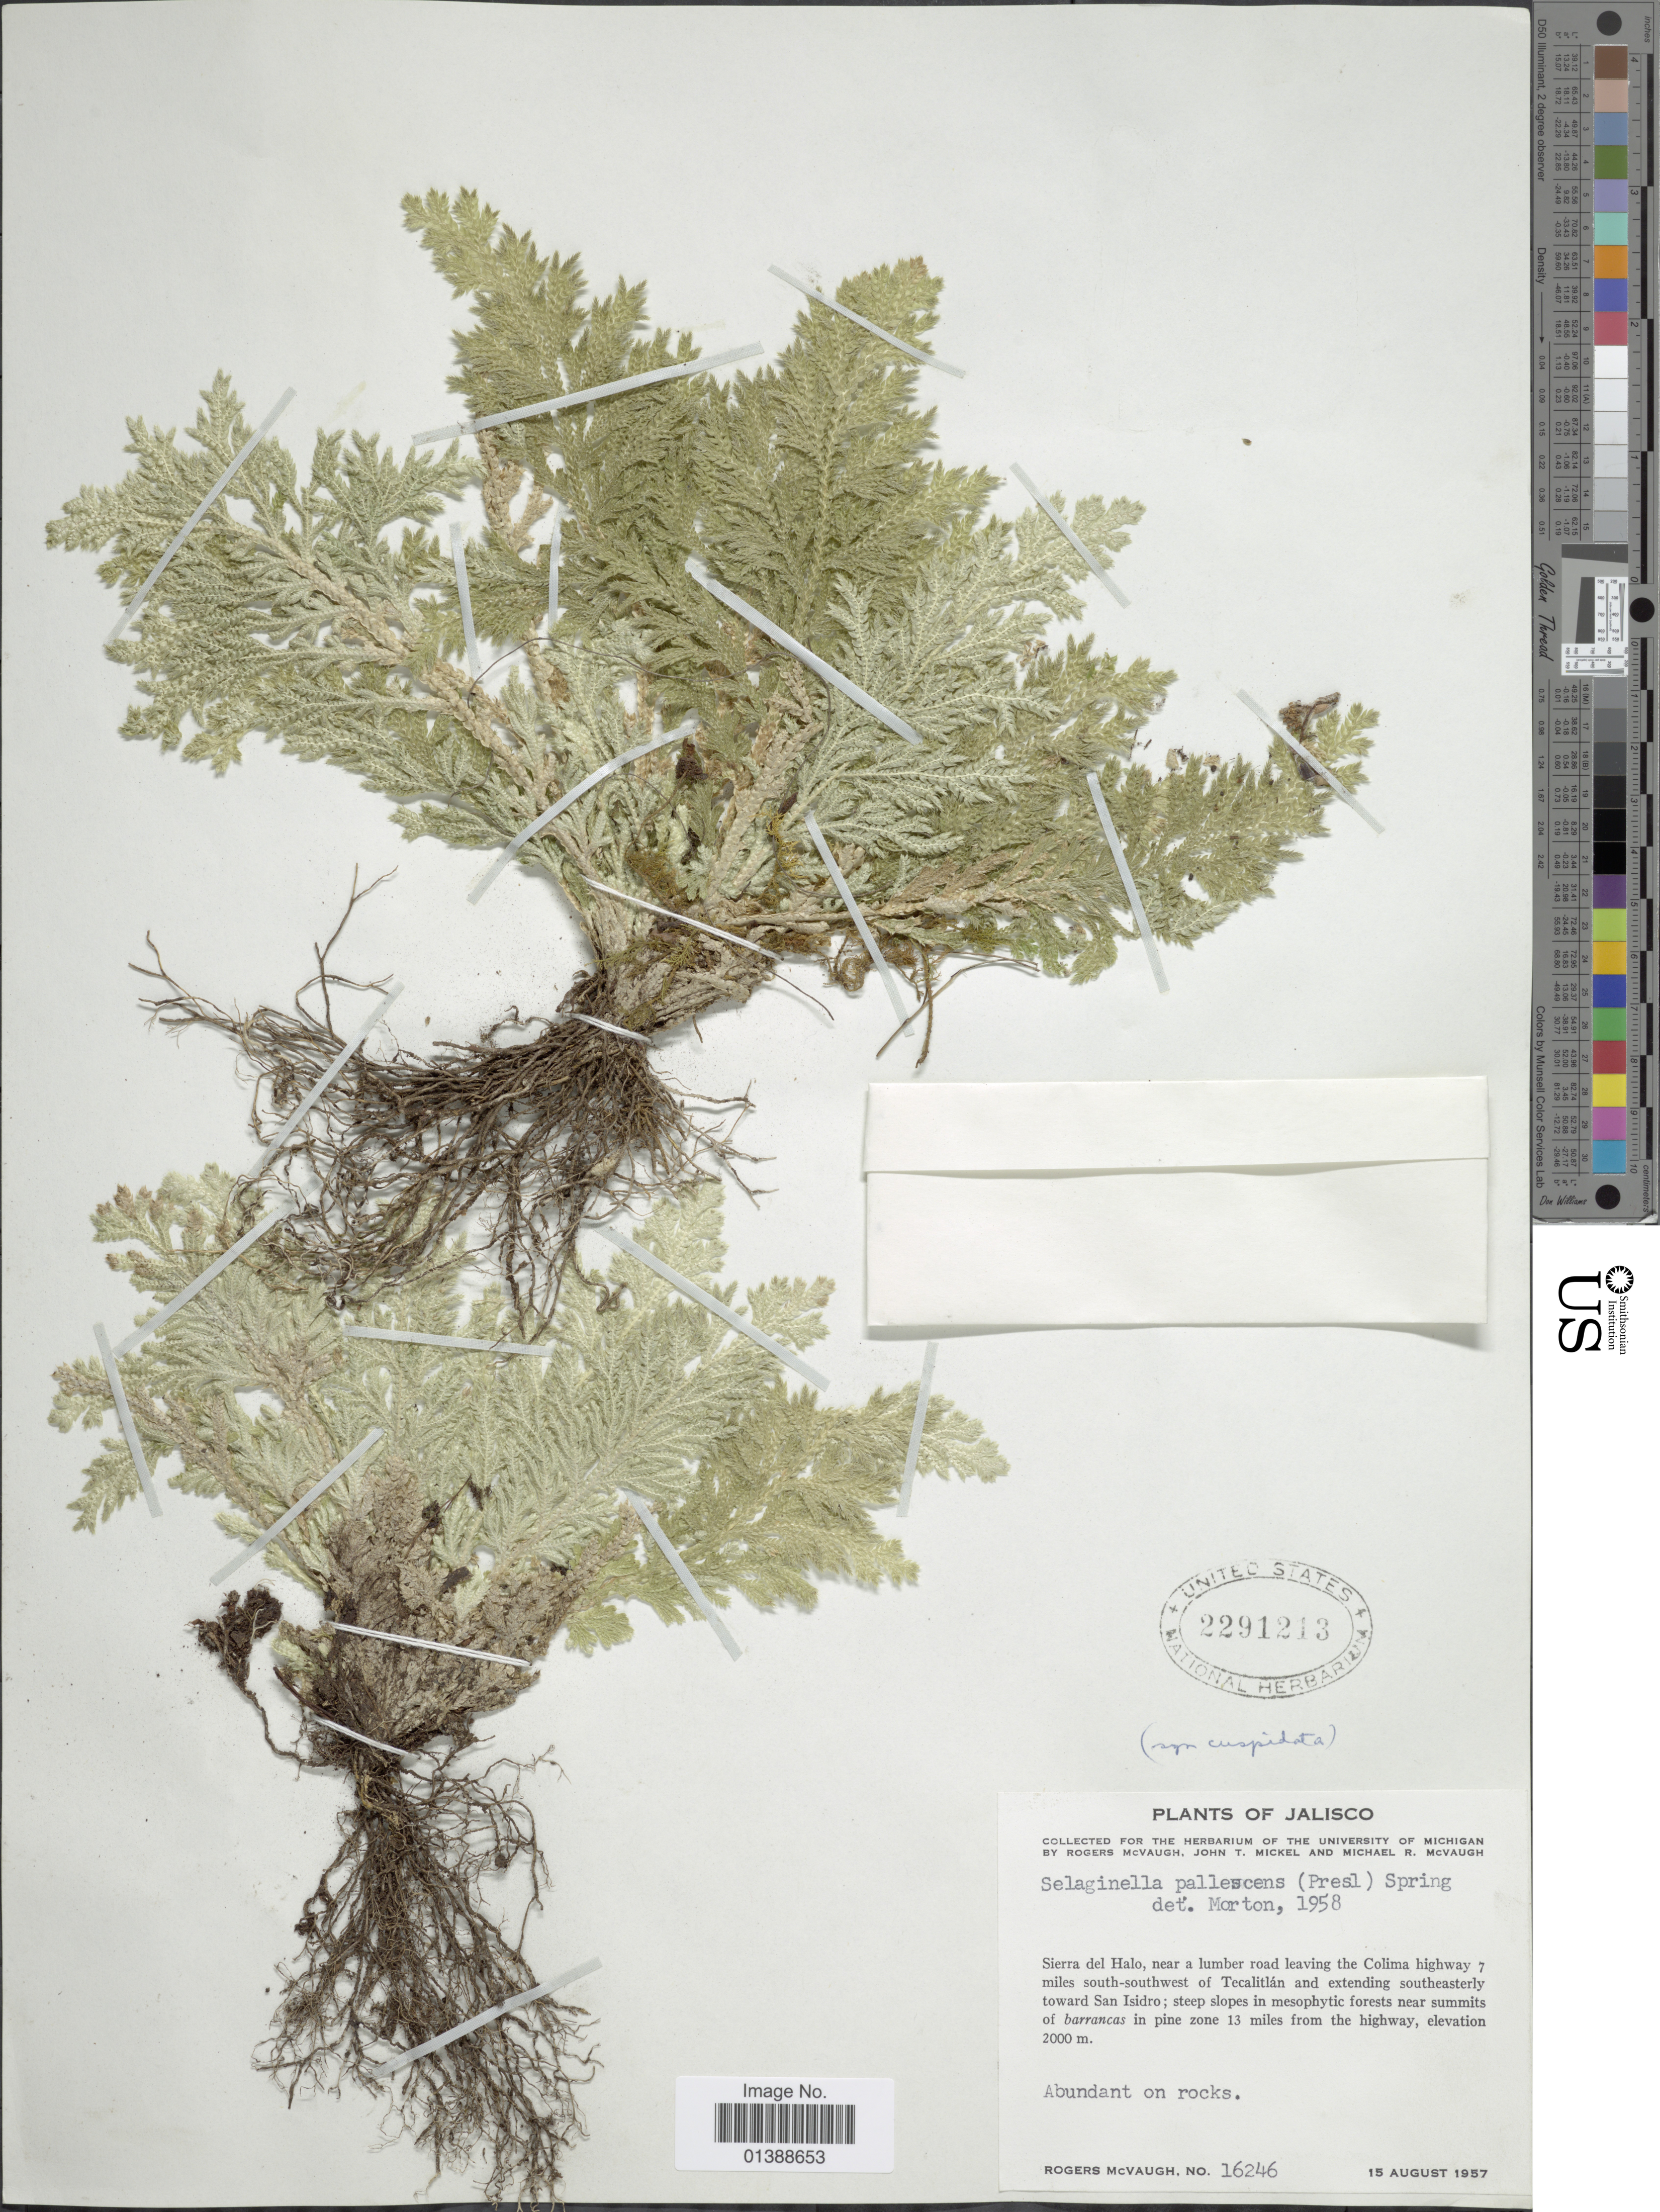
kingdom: Plantae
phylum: Tracheophyta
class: Lycopodiopsida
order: Selaginellales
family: Selaginellaceae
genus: Selaginella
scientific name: Selaginella pallescens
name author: (C. Presl) Spring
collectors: R. McVaugh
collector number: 16246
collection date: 1957-08-15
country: Mexico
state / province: Jalisco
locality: Sierra del Halo, near a lumber road leaving the Colima highway 7 miles south-southwest of Tecalitlán ad extending southeasterly toward San Isidro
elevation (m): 2000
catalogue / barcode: US 2291213